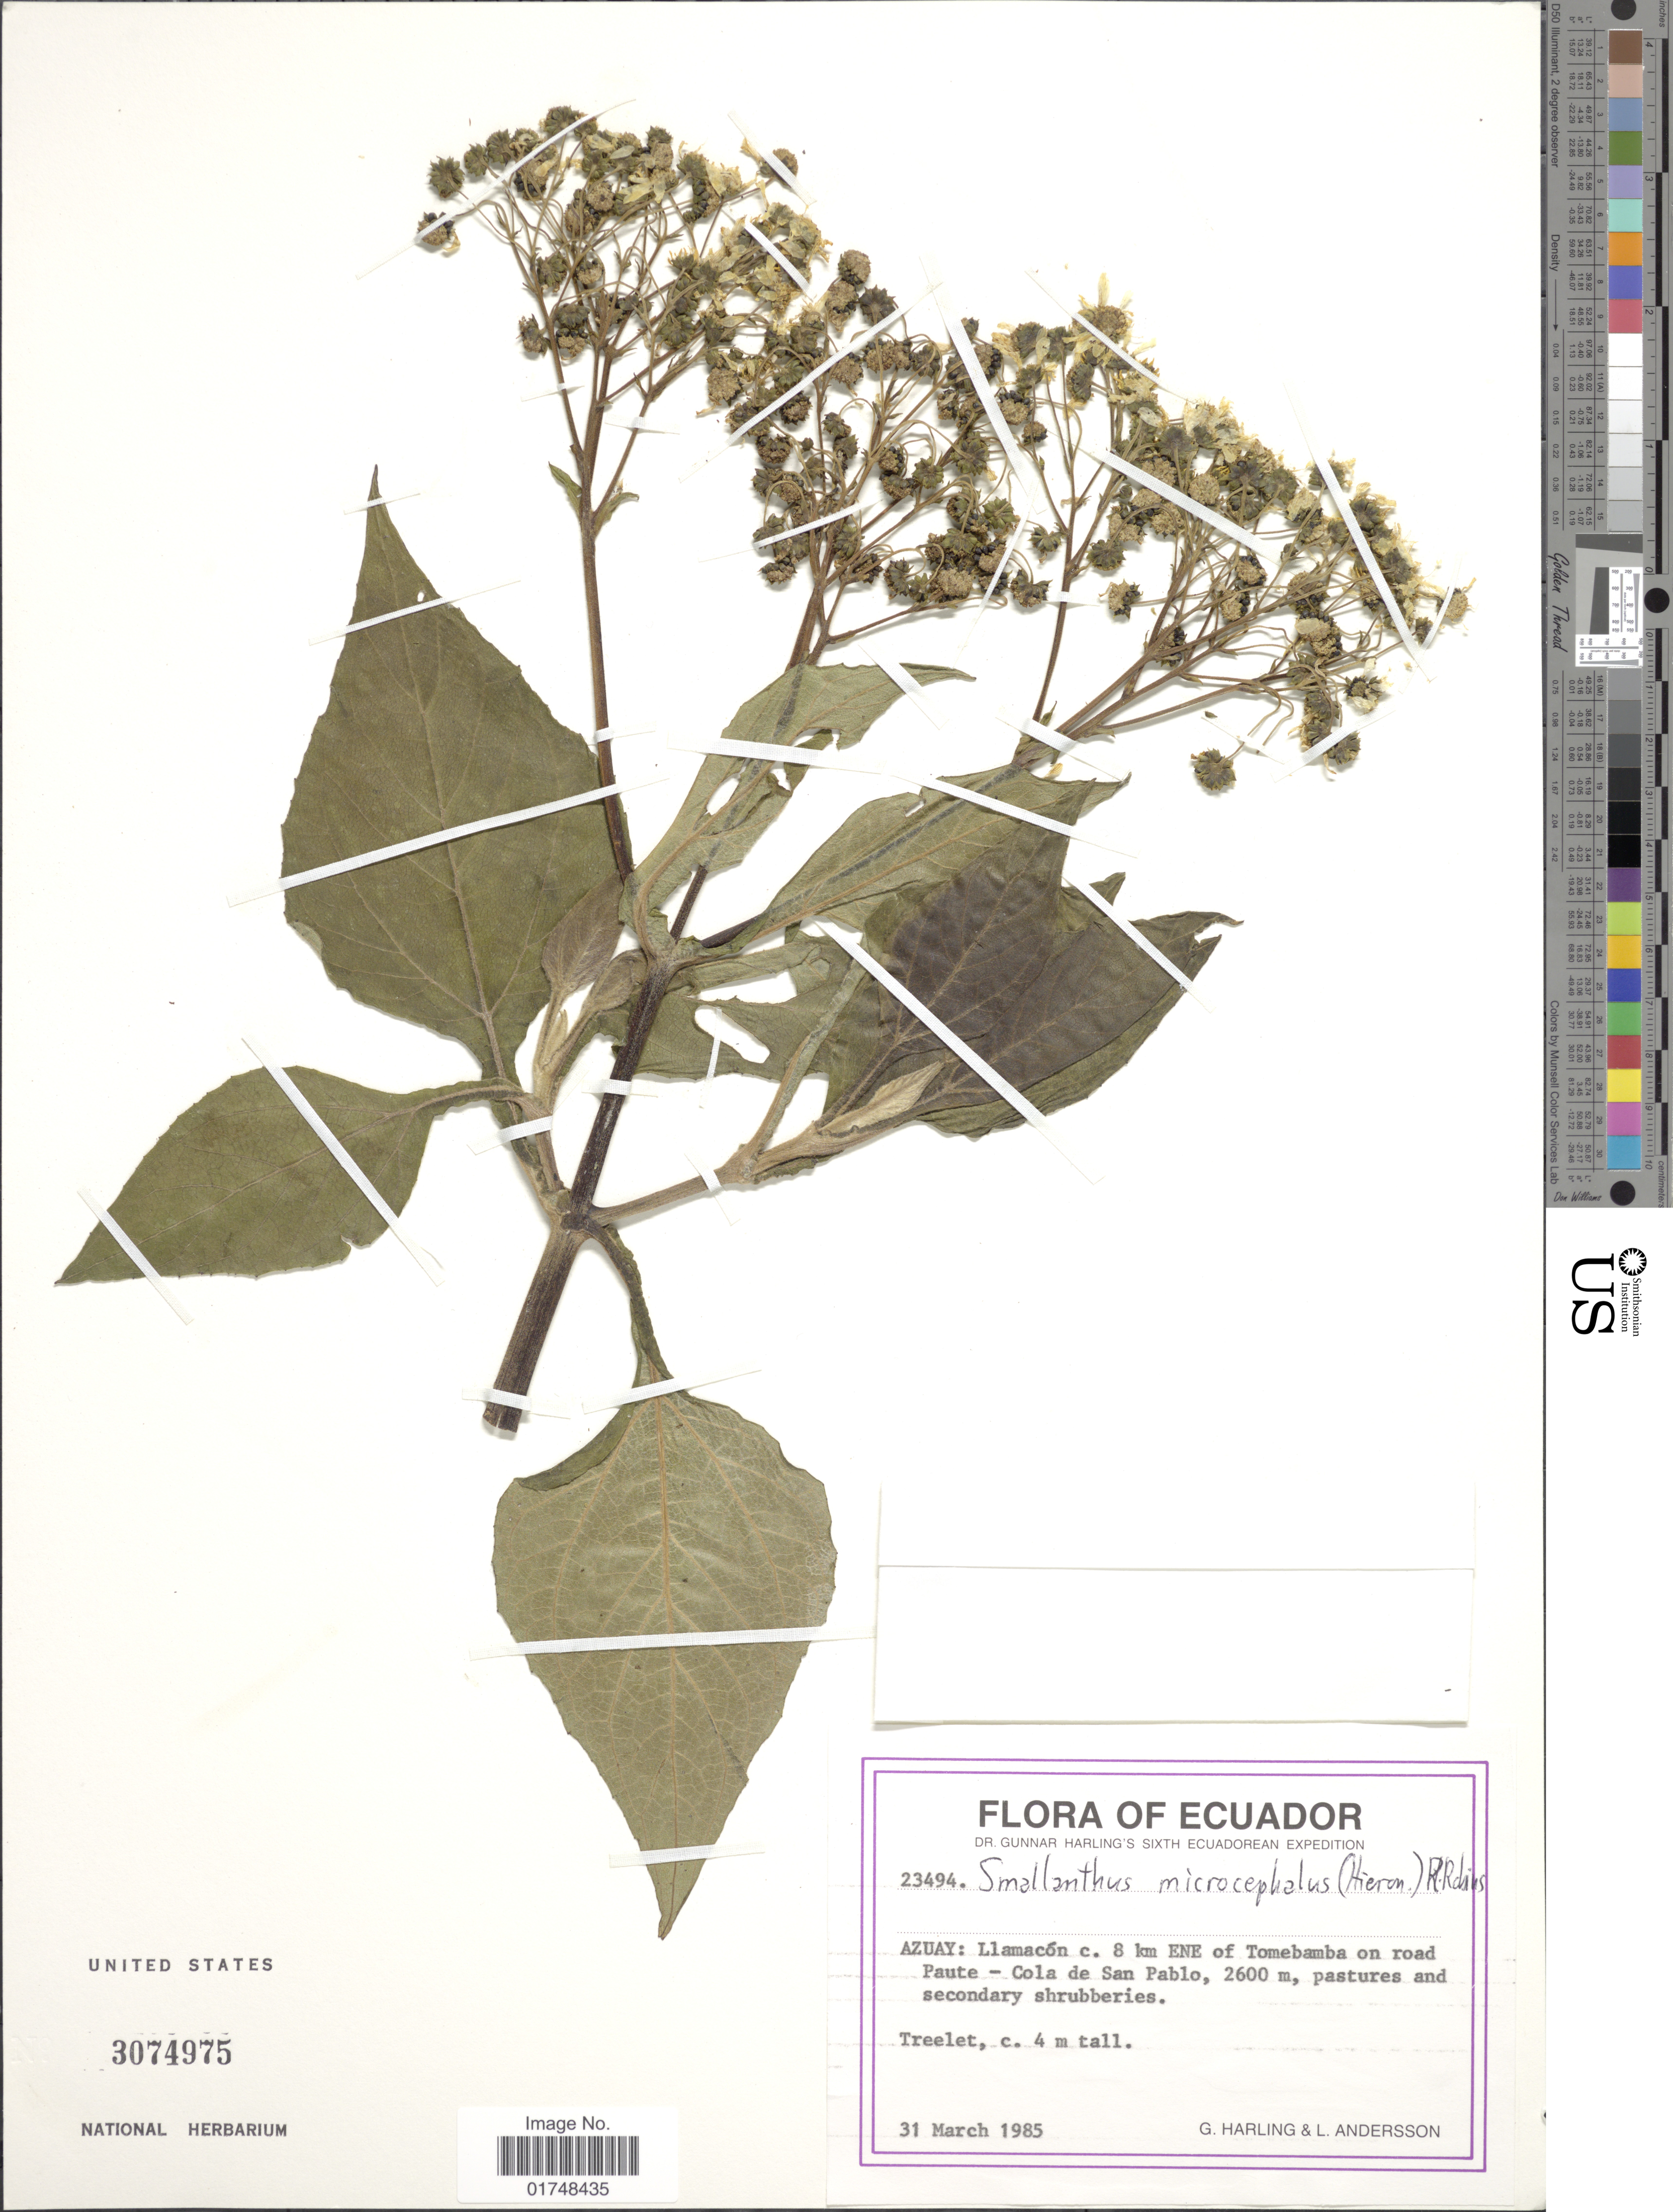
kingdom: Plantae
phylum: Tracheophyta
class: Magnoliopsida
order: Asterales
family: Asteraceae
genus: Smallanthus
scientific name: Smallanthus microcephalus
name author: (Hieron.) H. Rob.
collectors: G. Harling & L. Andersson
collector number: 23494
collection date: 1985-03-31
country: Ecuador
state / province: Azuay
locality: Llamacon c. 8 km ENE of Tomebamba on road Paute-Cola de San Pablo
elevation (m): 2600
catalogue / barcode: US 3074975